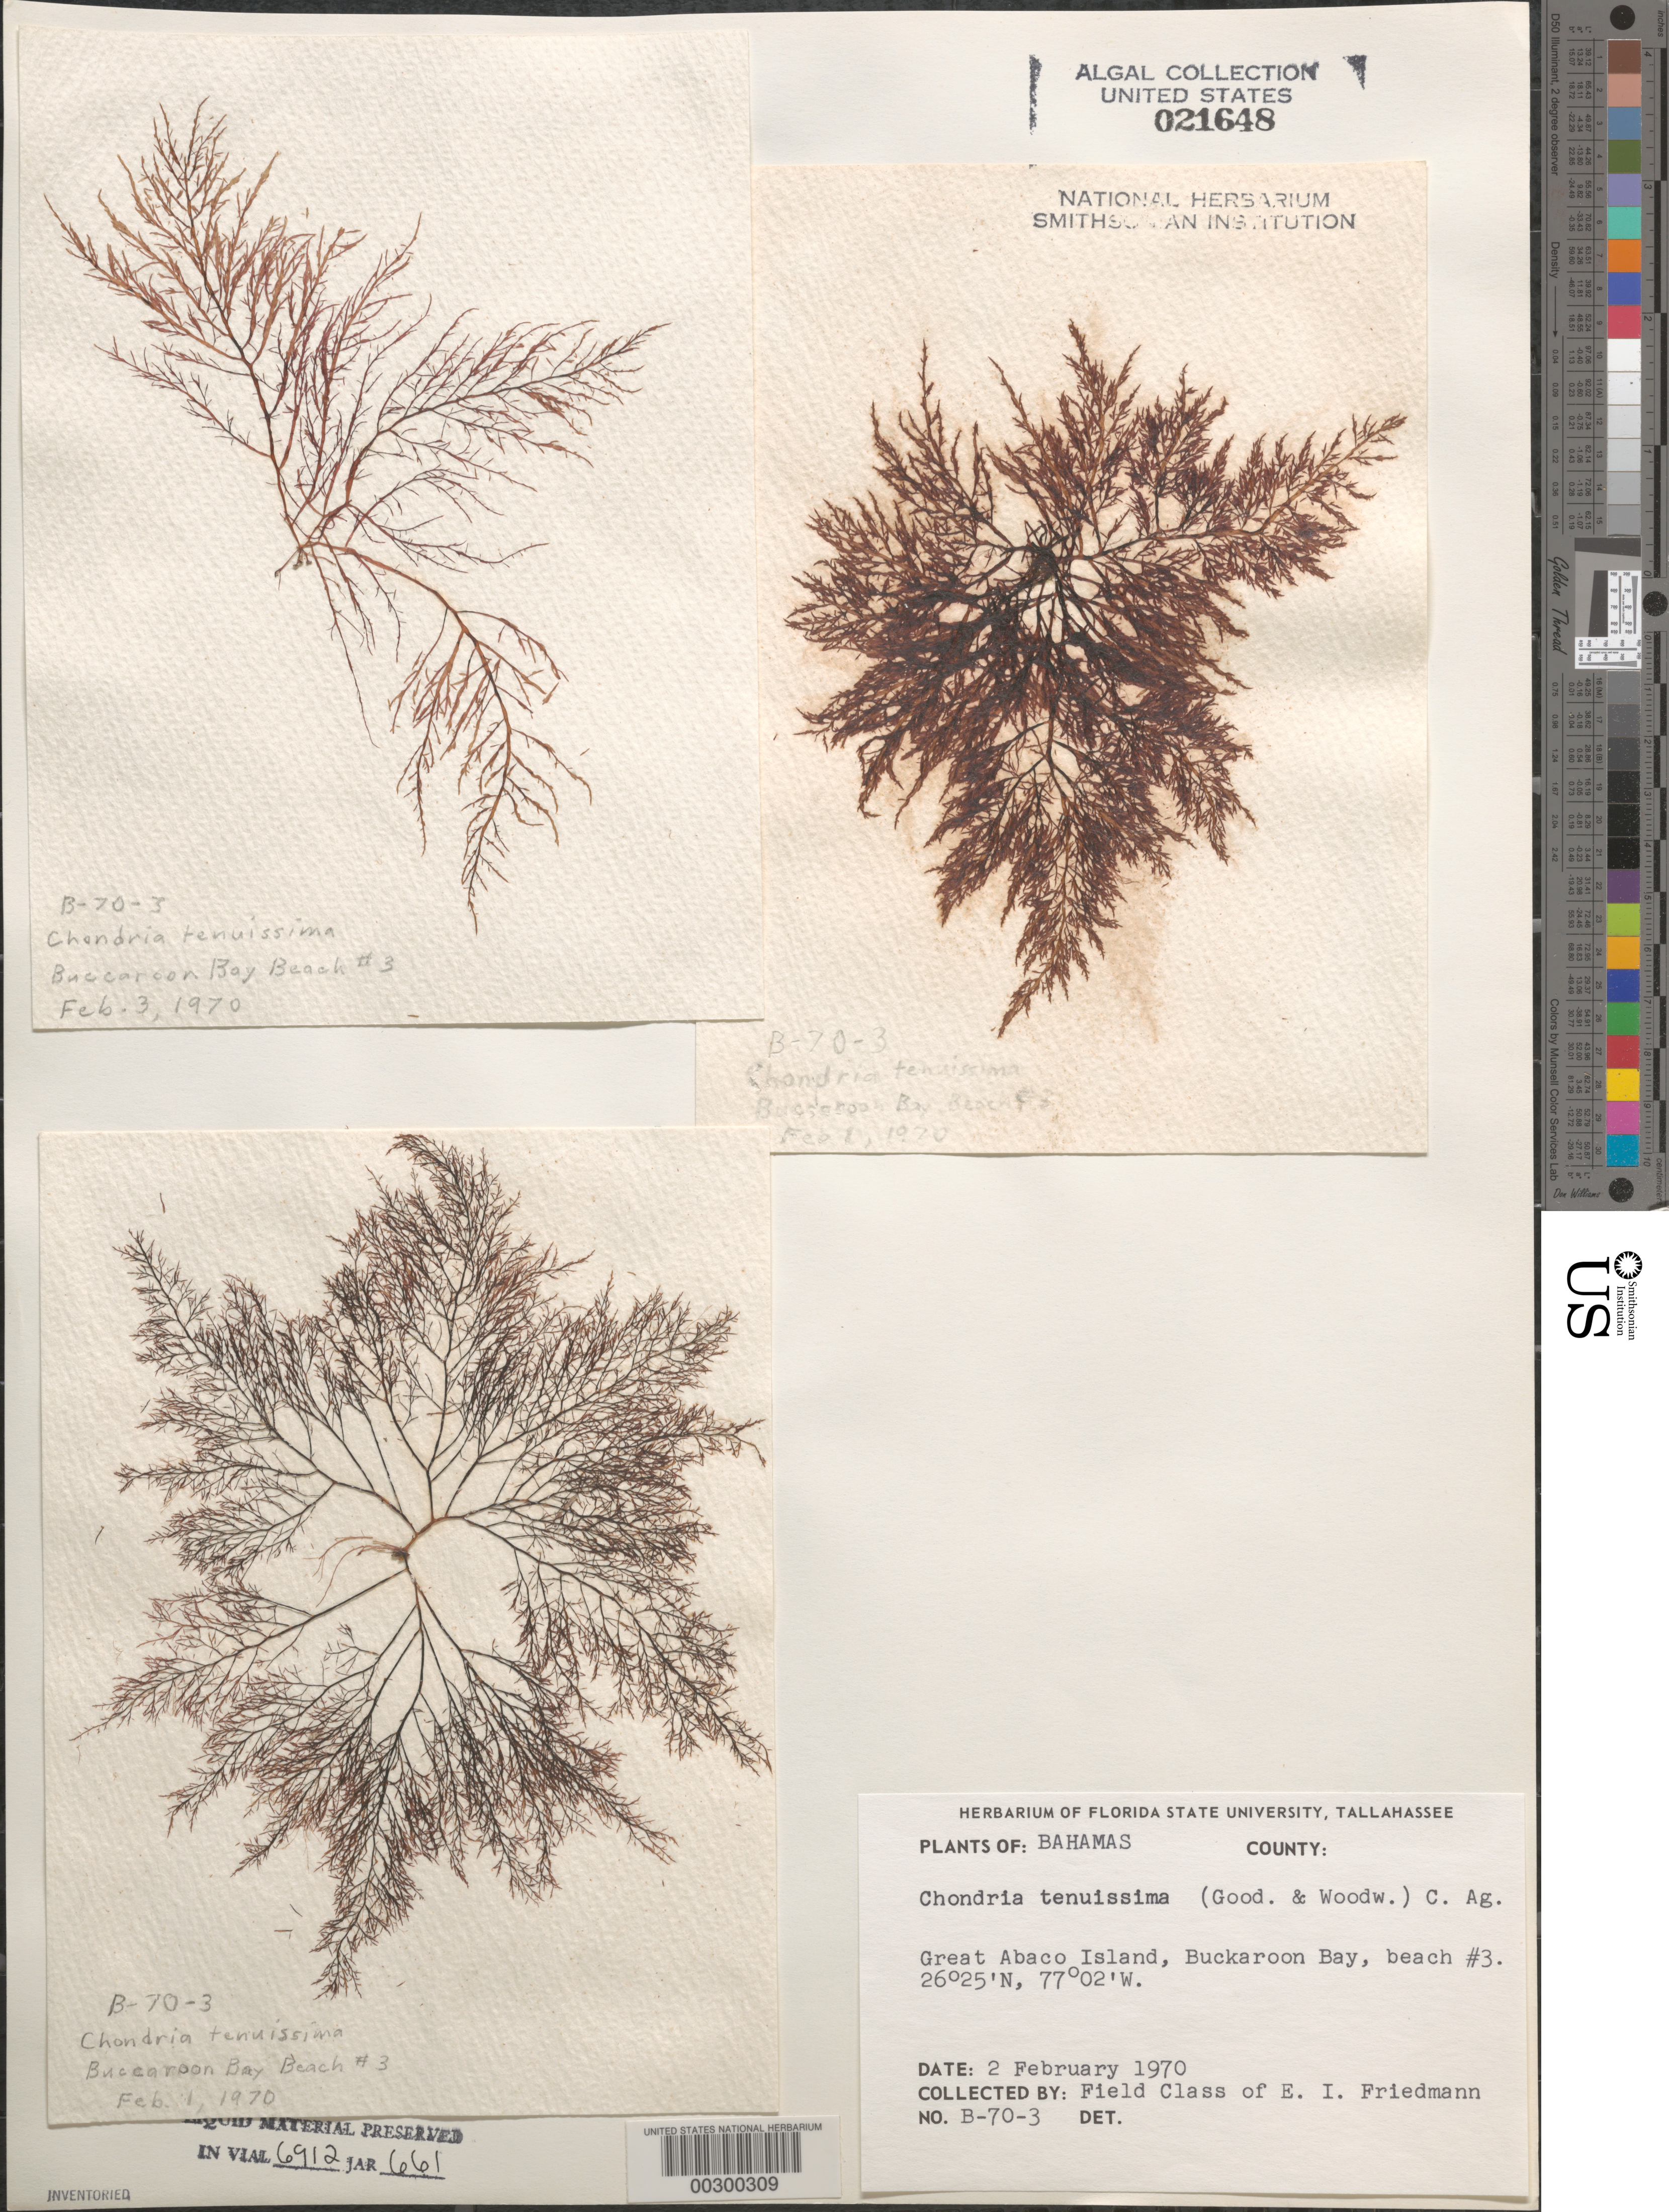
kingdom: Plantae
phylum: Rhodophyta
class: Florideophyceae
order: Ceramiales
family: Rhodomelaceae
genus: Chondria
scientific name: Chondria capillaris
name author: M.J. Wynne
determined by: Algae name updating Project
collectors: E. Friedmann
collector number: B-70-3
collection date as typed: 02 Feb 1970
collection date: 1970-02-02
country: Bahamas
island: Great Abaco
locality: Buckaroon Bay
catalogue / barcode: US 21648